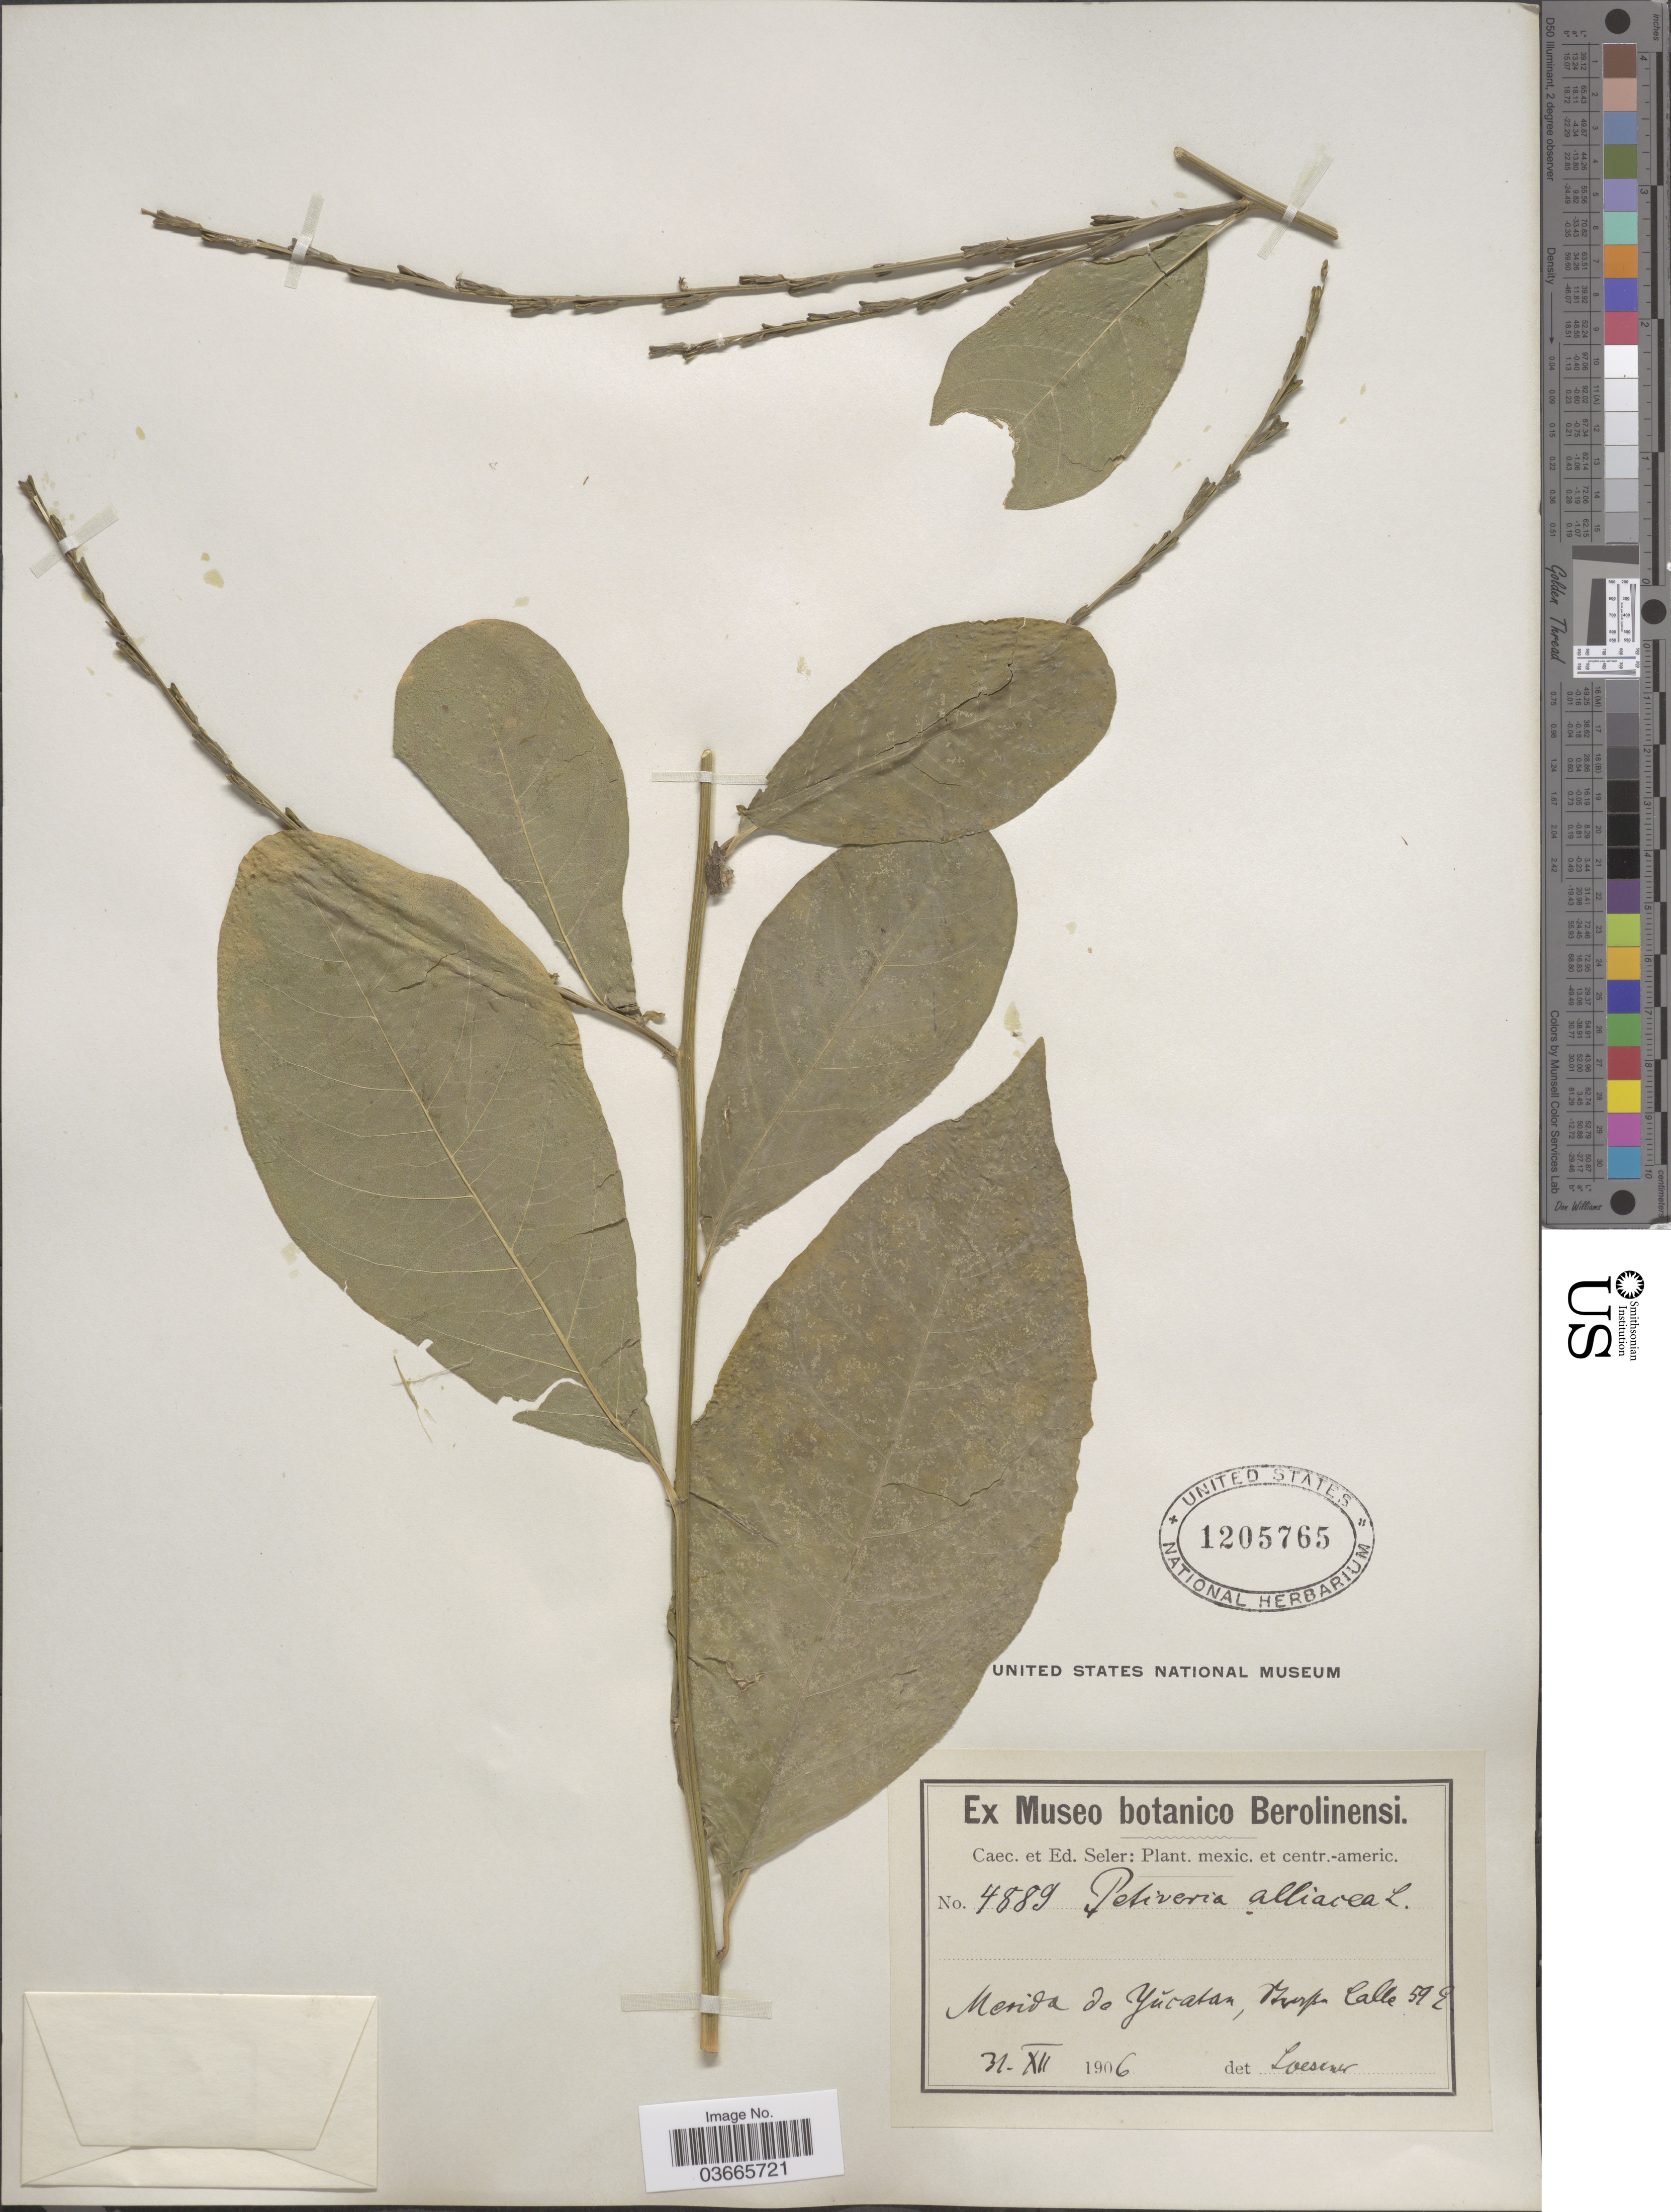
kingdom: Plantae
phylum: Tracheophyta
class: Magnoliopsida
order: Caryophyllales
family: Phytolaccaceae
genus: Petiveria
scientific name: Petiveria alliacea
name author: L.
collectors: ex Caec. et Ed Seler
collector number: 4889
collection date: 1906-12-31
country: Mexico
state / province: Yucatán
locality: Merida de Yŭcatan, Mursse Calle 59 E. [interpreted]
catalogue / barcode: US 1205765